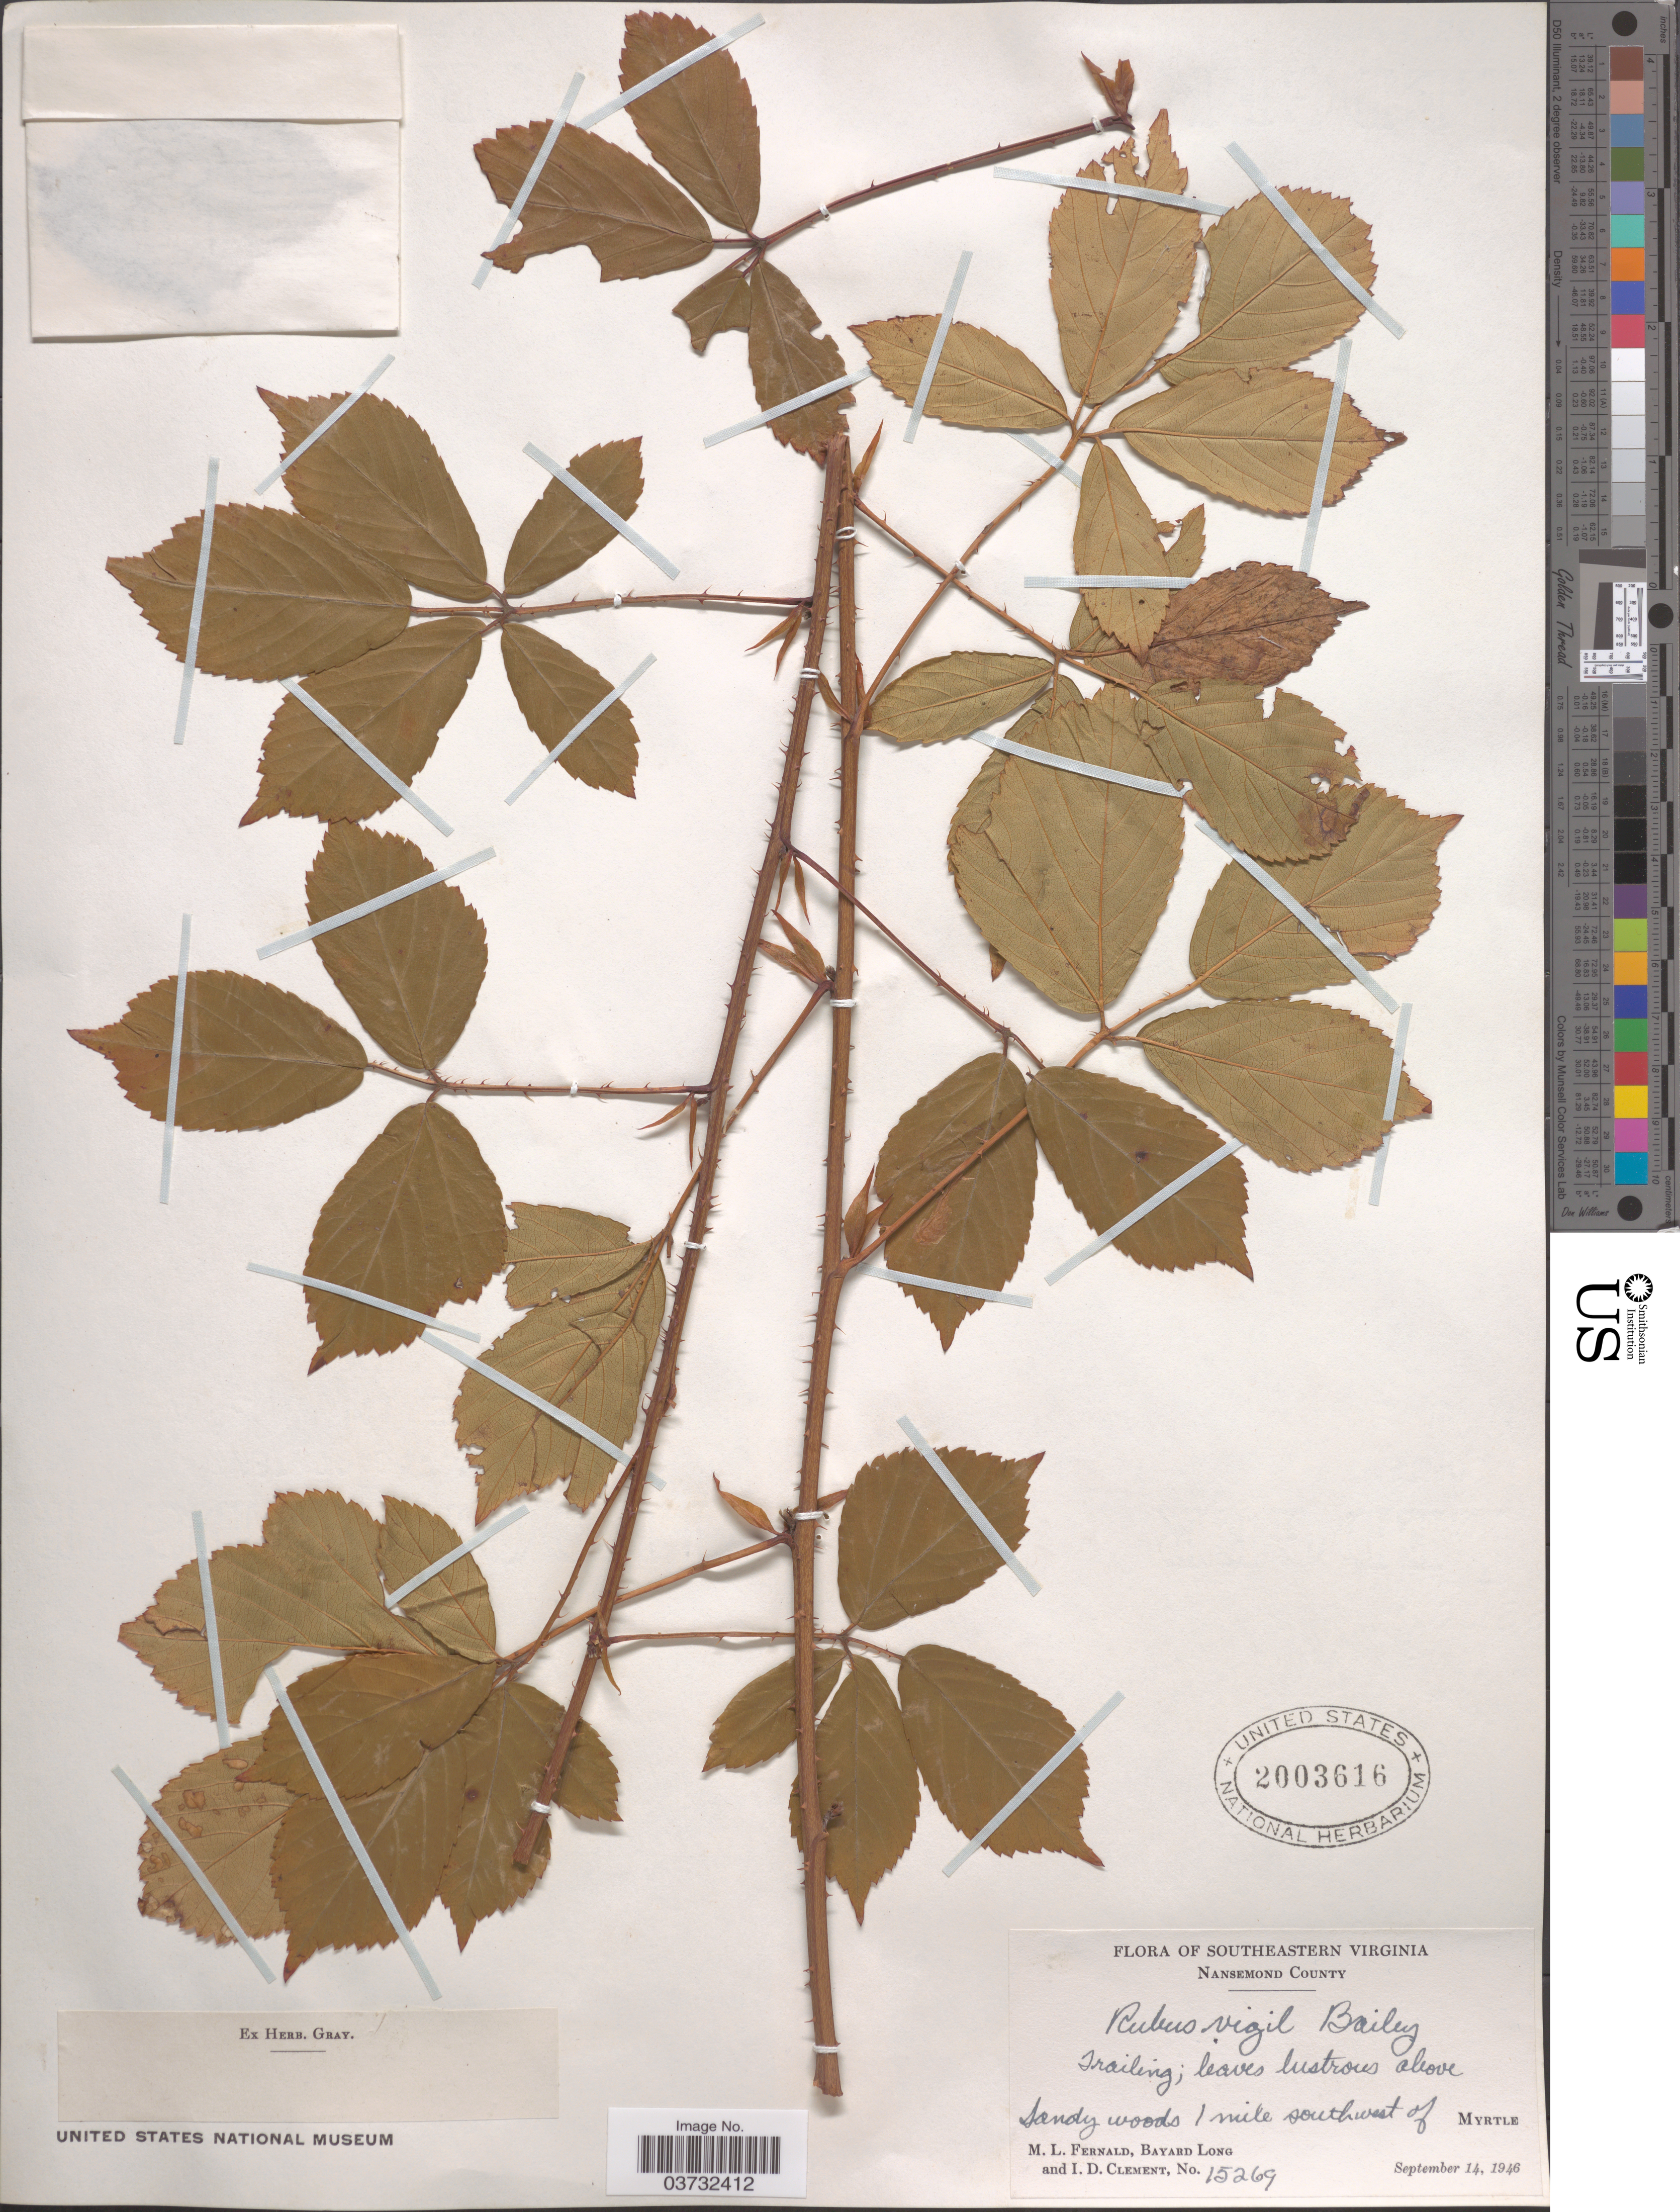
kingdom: Plantae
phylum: Tracheophyta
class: Magnoliopsida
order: Rosales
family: Rosaceae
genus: Rubus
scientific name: Rubus vigil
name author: L.H. Bailey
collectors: M. L. Fernald, B. Long & I. Clement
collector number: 15269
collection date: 1946-09-14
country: United States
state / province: Virginia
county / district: City of Suffolk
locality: Southeastern Virginia. Nansemond County. 1 mile southwest of Myrtle.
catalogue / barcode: US 2003616